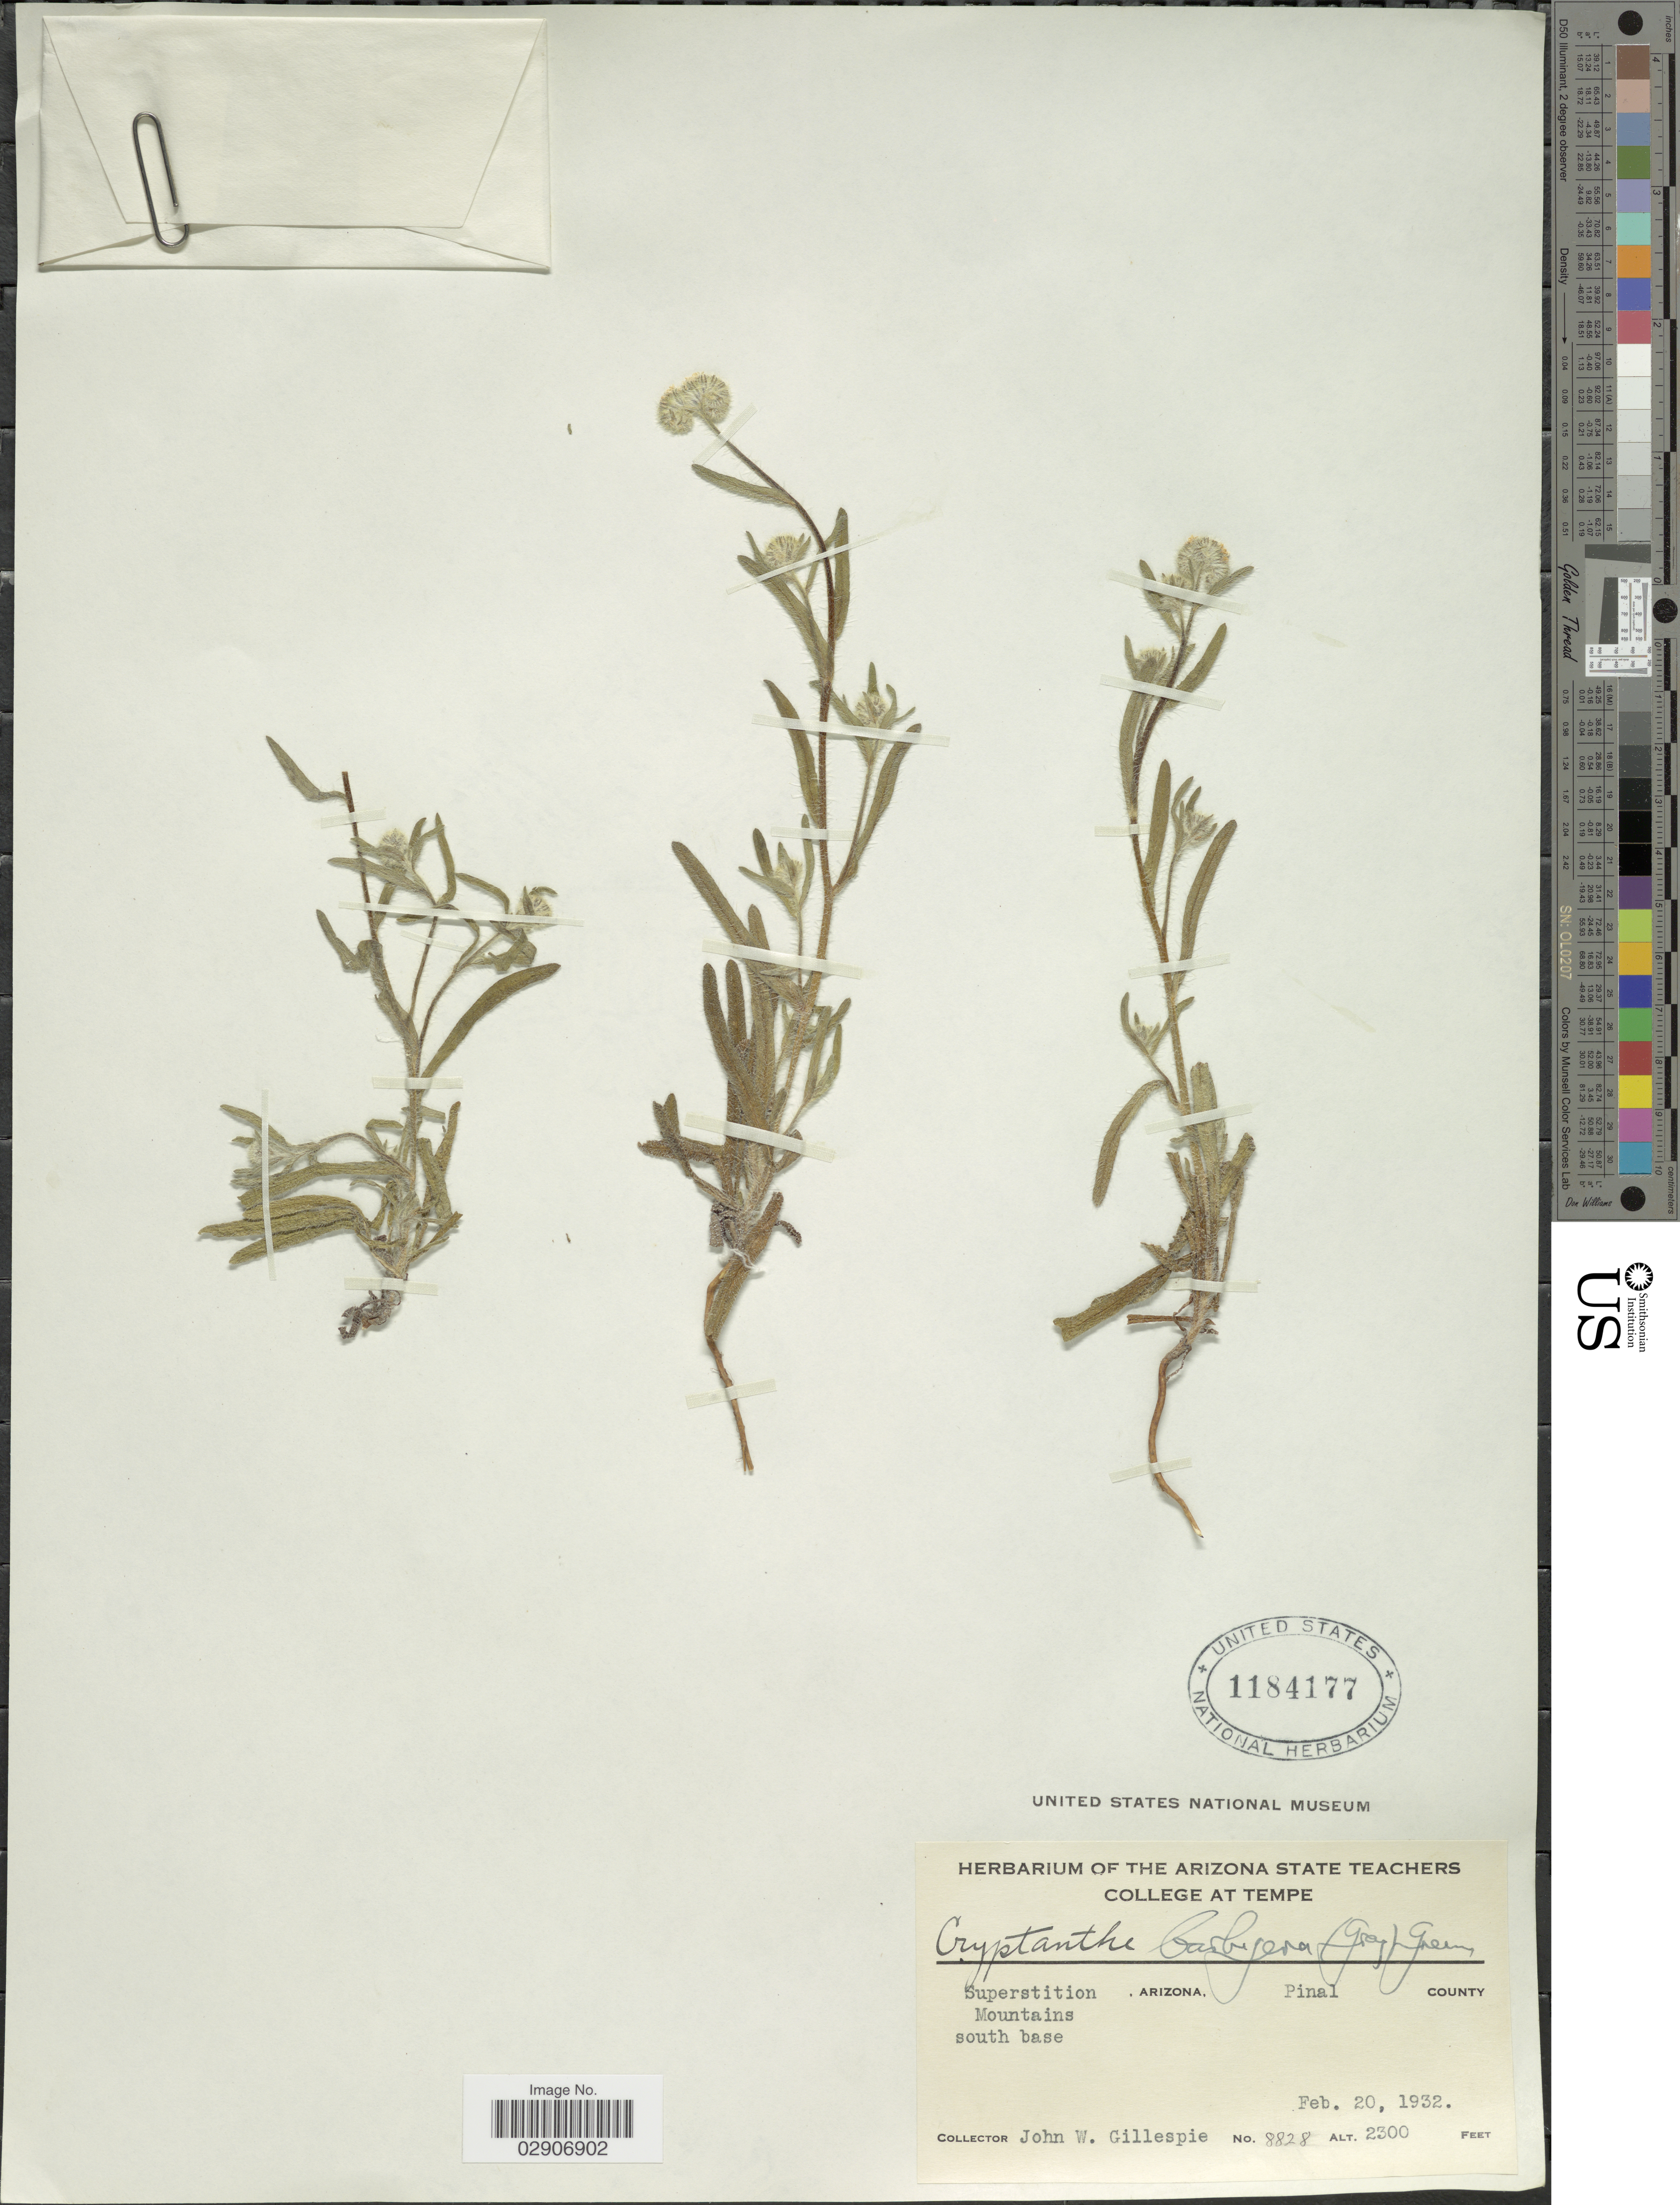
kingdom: Plantae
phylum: Tracheophyta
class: Magnoliopsida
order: Boraginales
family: Boraginaceae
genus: Cryptantha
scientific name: Cryptantha barbigera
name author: (A. Gray) Greene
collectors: J. W. Gillespie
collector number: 8828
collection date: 1932-02-20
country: United States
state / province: Arizona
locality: Superstition Mountains south base, Arizona, Pinal County.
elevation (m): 701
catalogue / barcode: US 1184177